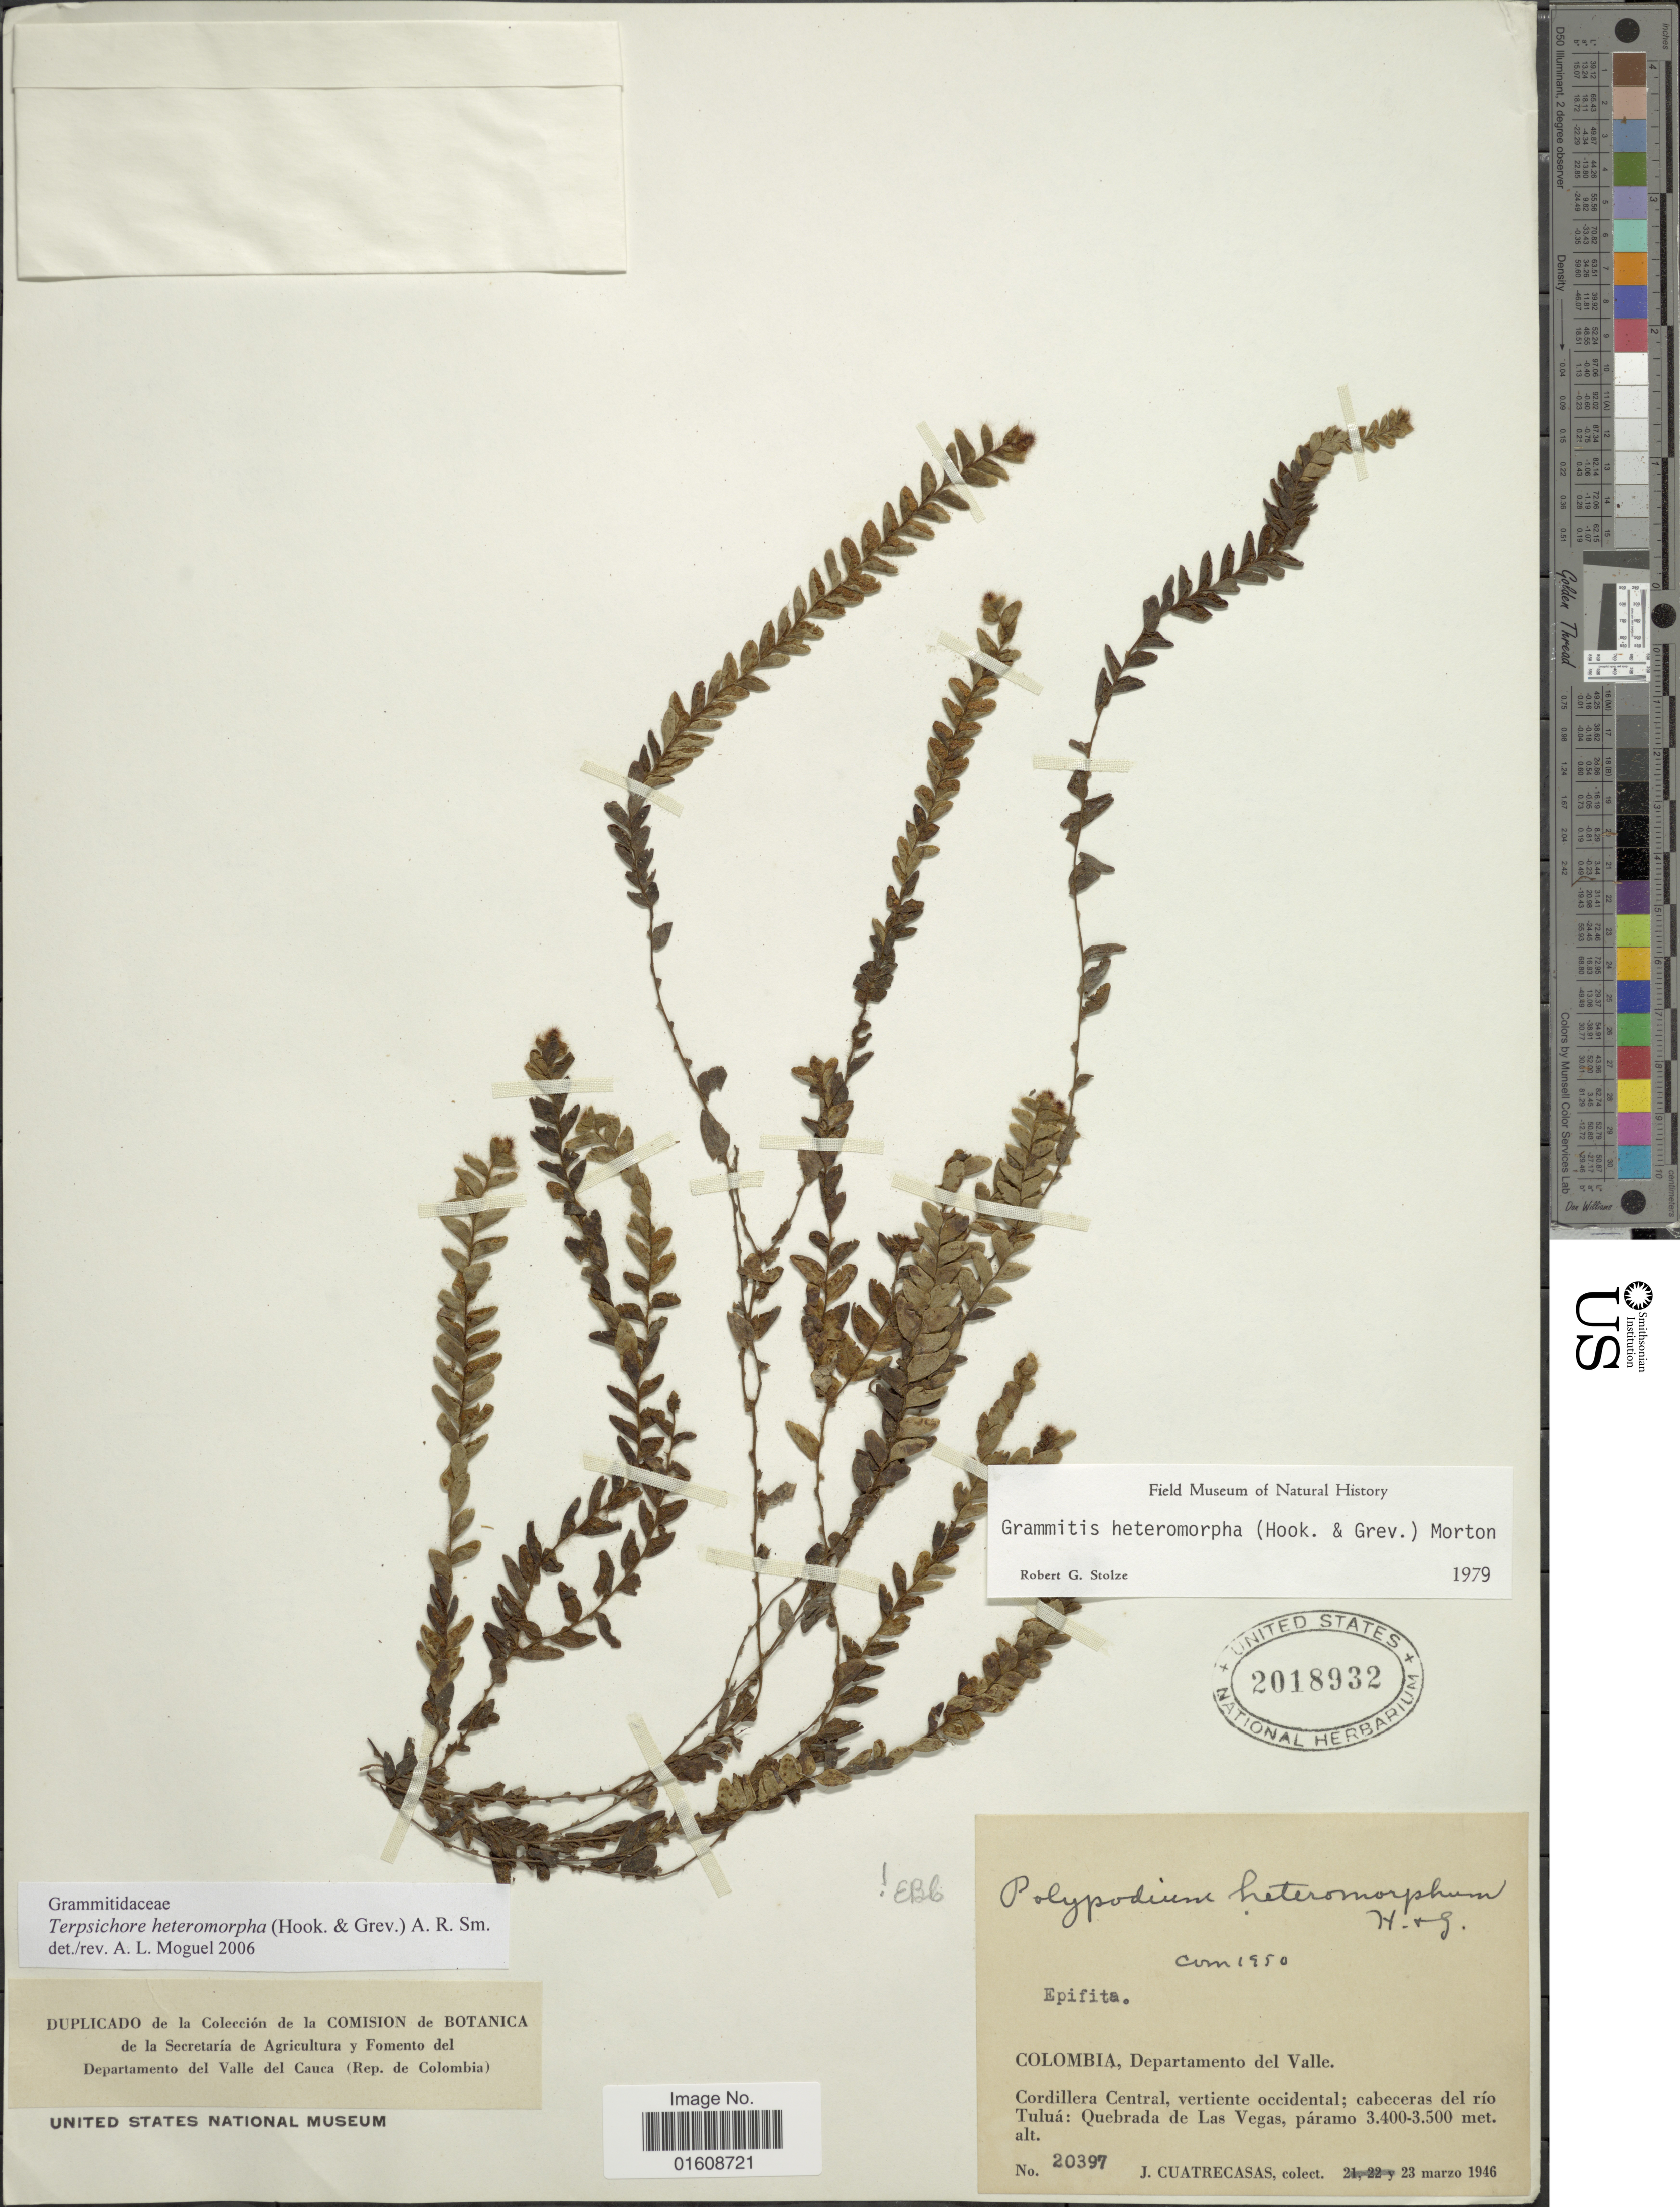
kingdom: Plantae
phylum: Tracheophyta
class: Polypodiopsida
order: Polypodiales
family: Polypodiaceae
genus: Alansmia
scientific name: Alansmia heteromorpha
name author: (Hook. & Grev.) Moguel & M. Kessler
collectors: J. Cuatrecasas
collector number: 20397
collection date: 1946-03-23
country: Colombia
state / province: Valle del Cauca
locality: Departamento del Valle. Cordillera Central, vertiente occidental; cabeceras del río Tuluá: Quebrada de Las Vegas, páramo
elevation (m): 3400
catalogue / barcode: US 2018932